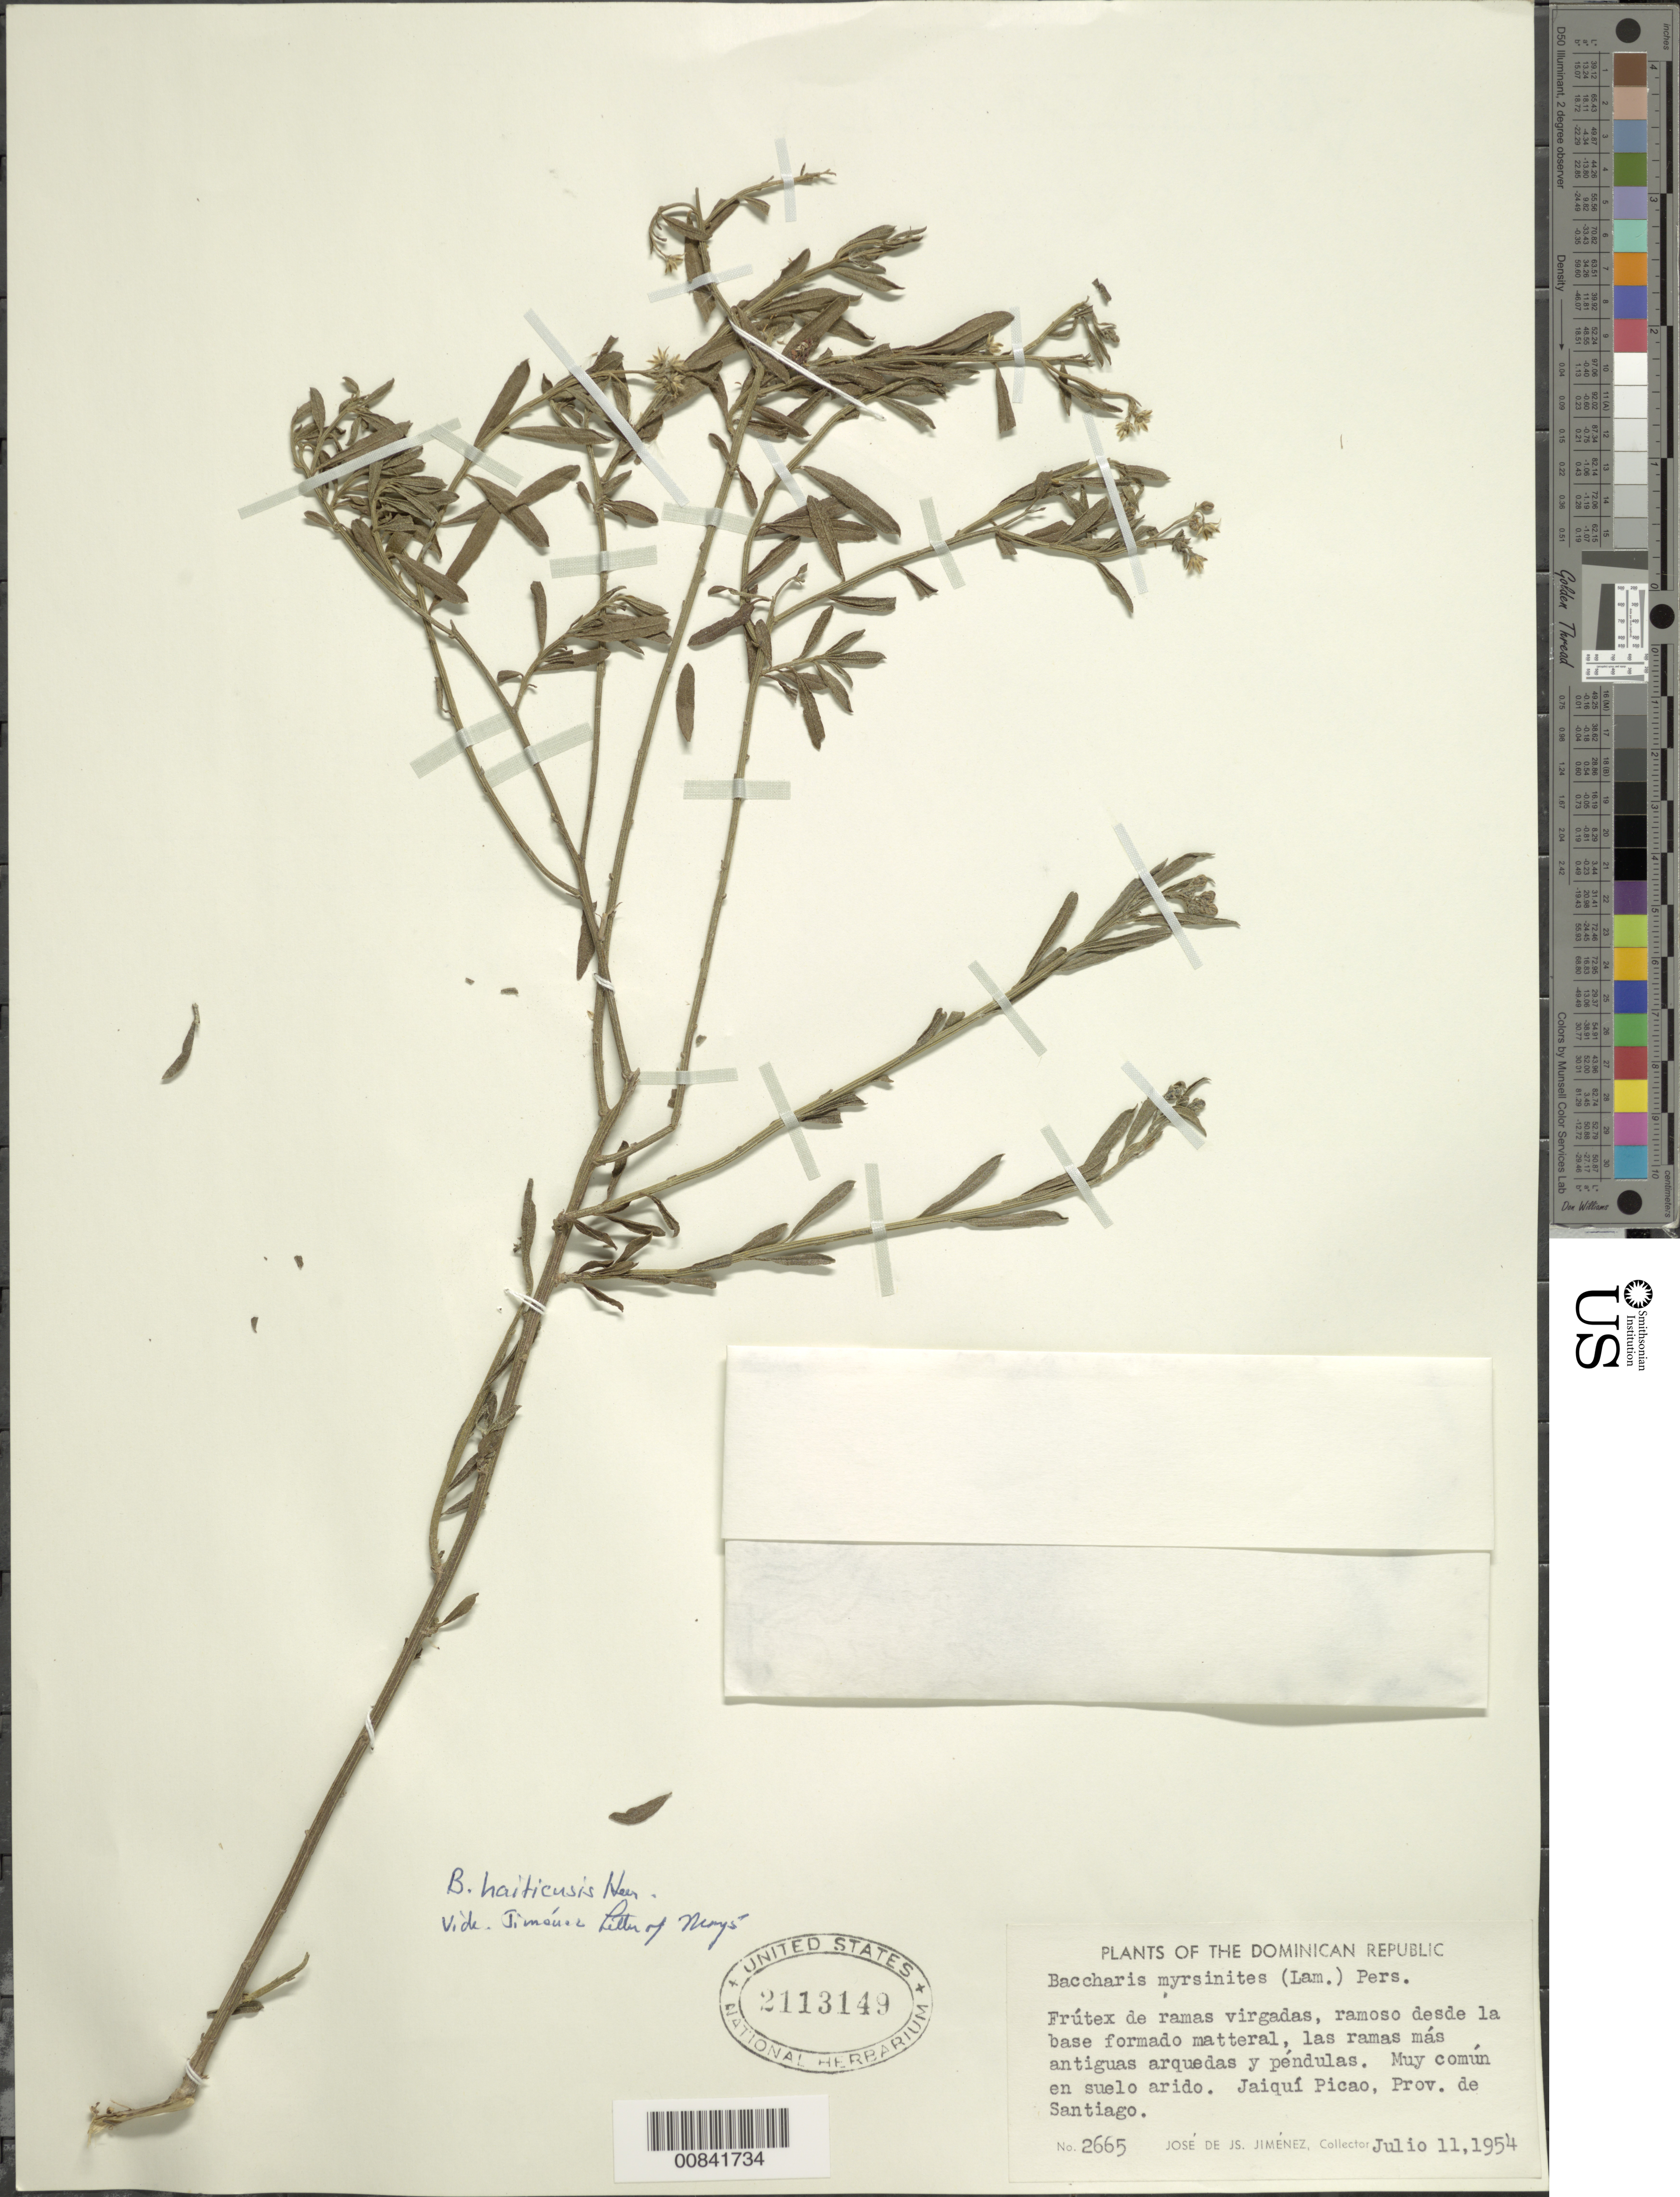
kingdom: Plantae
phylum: Tracheophyta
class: Magnoliopsida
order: Asterales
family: Asteraceae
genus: Baccharis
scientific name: Baccharis haitiensis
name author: Heering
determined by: Jimenez, A.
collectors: J. J. Jiménez Almonte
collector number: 2665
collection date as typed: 11 Jul 1954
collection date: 1954-07-11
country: Dominican Republic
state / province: Santiago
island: Hispaniola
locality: Jaiquí Picado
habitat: Suelo arido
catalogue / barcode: US 2113149